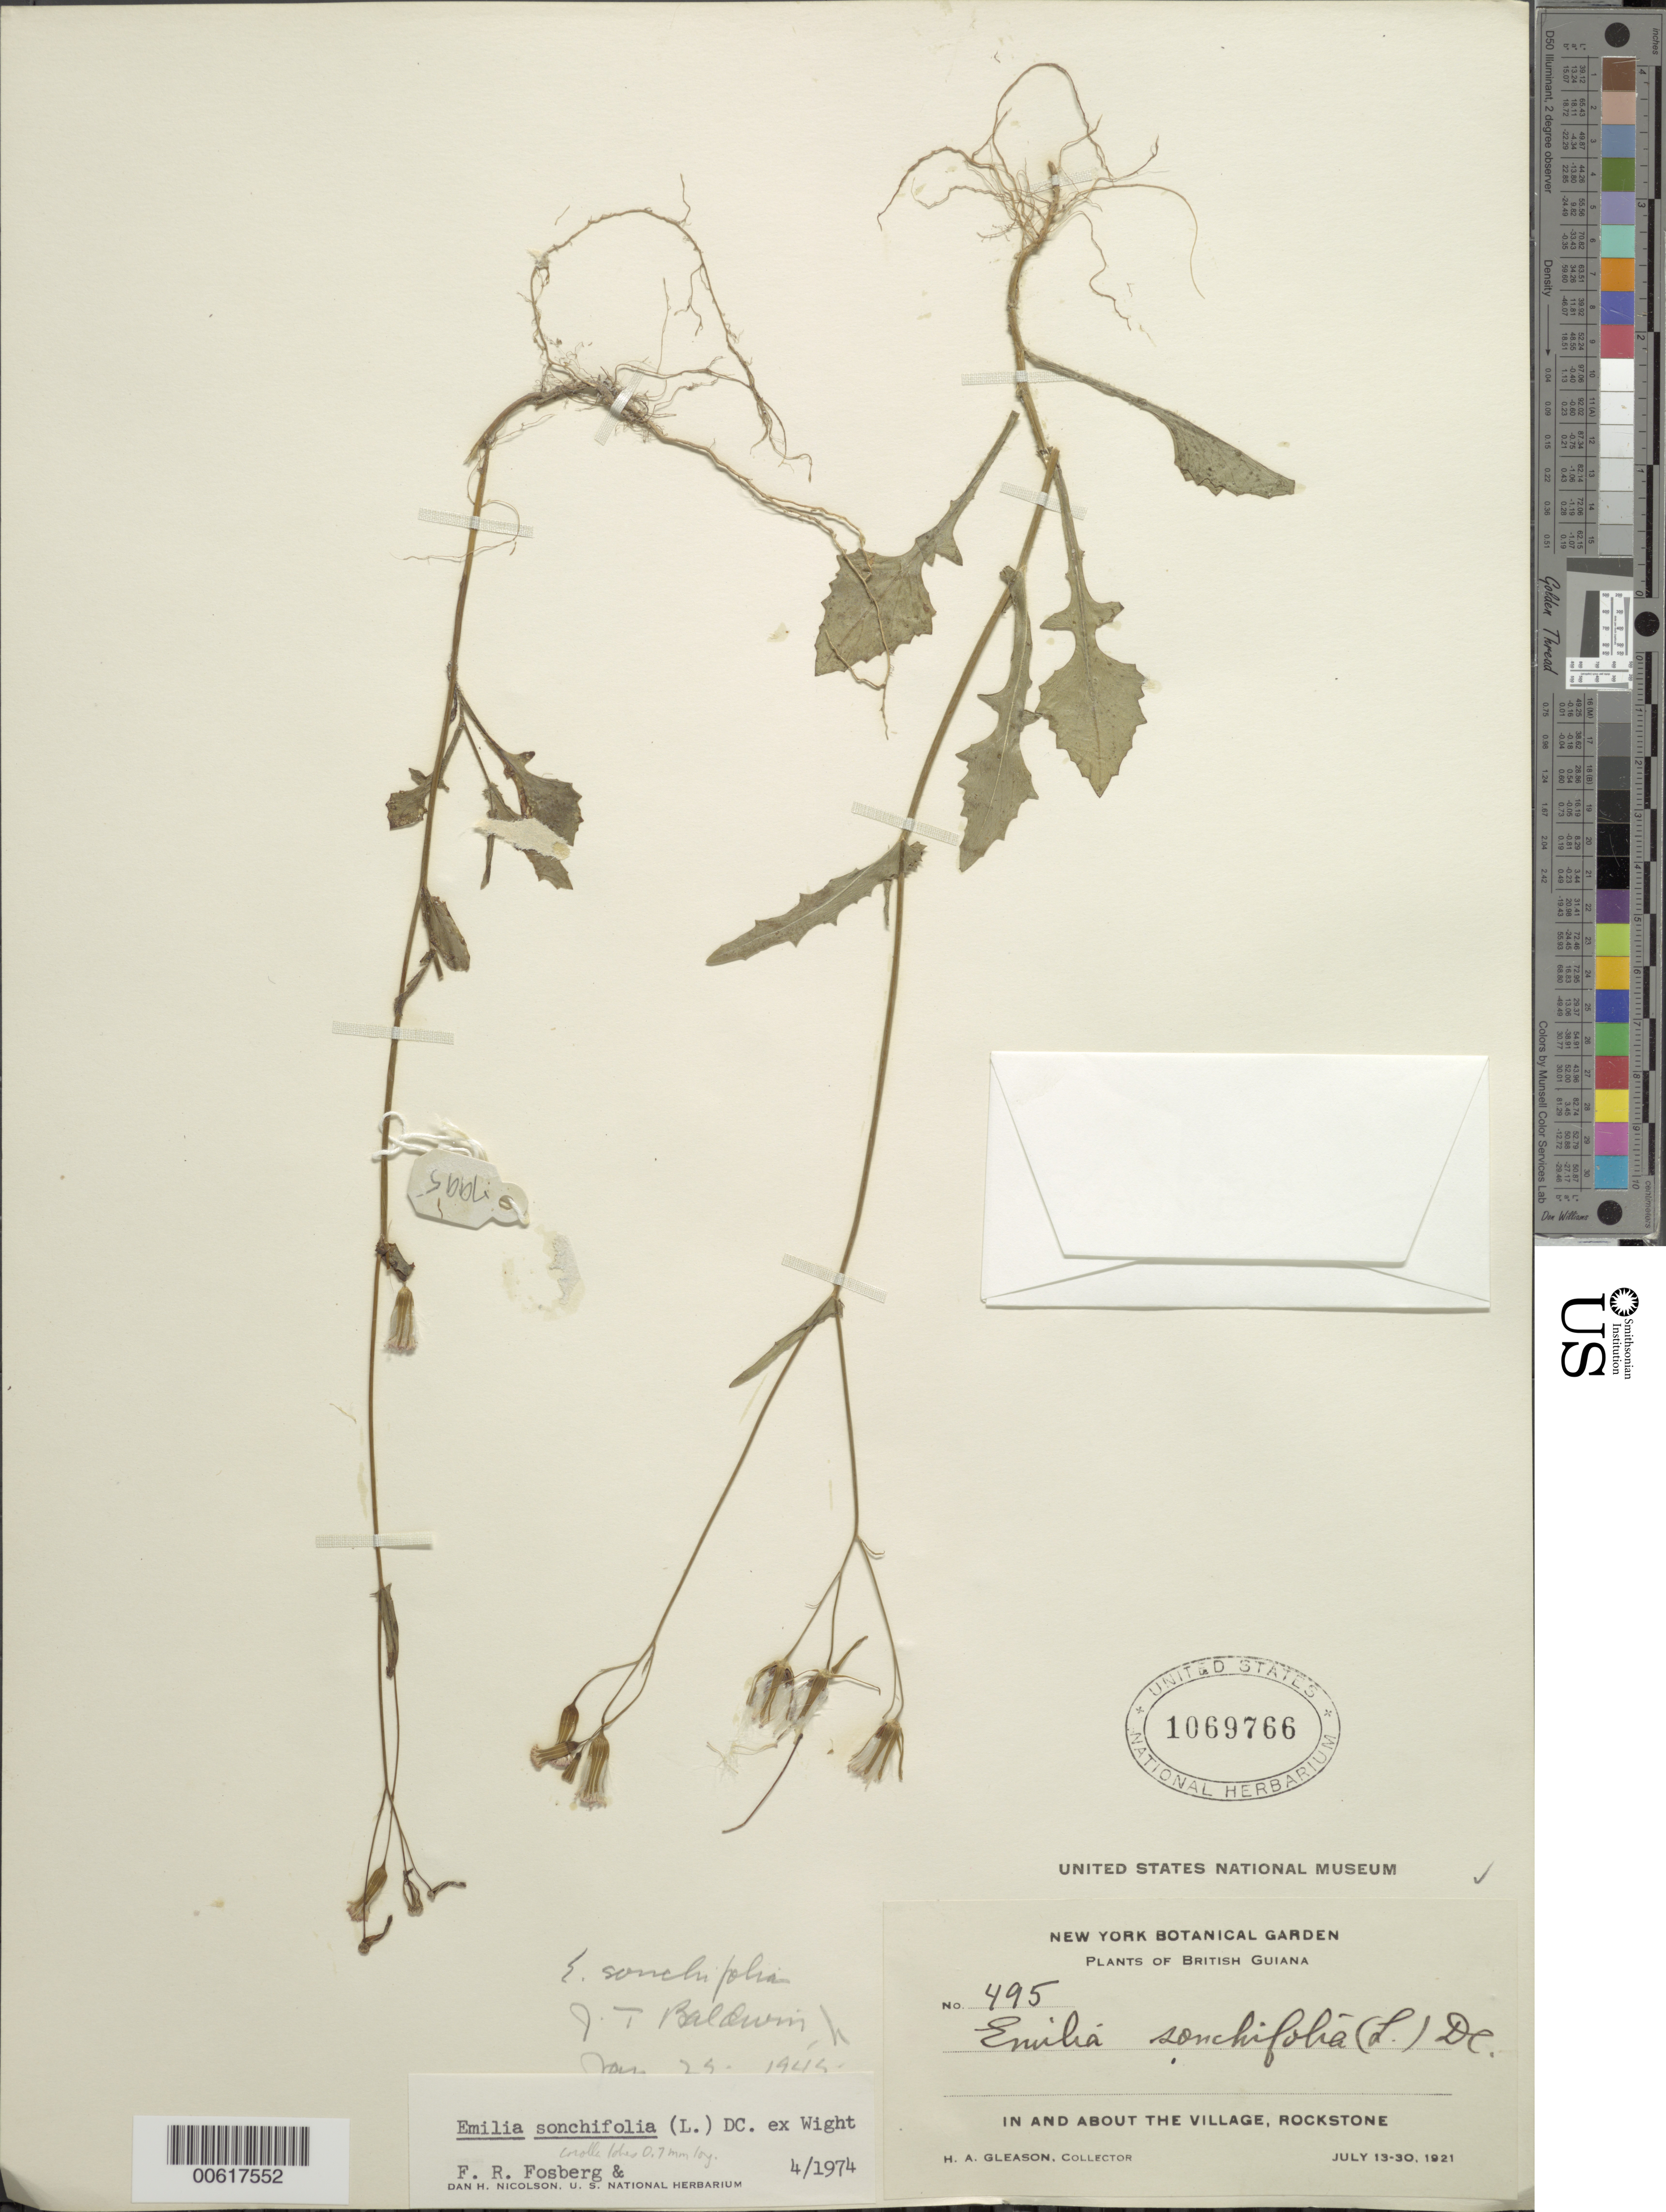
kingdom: Plantae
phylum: Tracheophyta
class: Magnoliopsida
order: Asterales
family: Asteraceae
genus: Emilia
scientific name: Emilia sonchifolia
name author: (L.) DC.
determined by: Pruski, J. F.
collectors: H. A. Gleason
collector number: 495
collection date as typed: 13-Jul-21 to 30-Jul-21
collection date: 1921-07-13/1921-07-30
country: Guyana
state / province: U. Demerara-Berbice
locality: Rockstone, in and about the village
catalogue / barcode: US 1069766